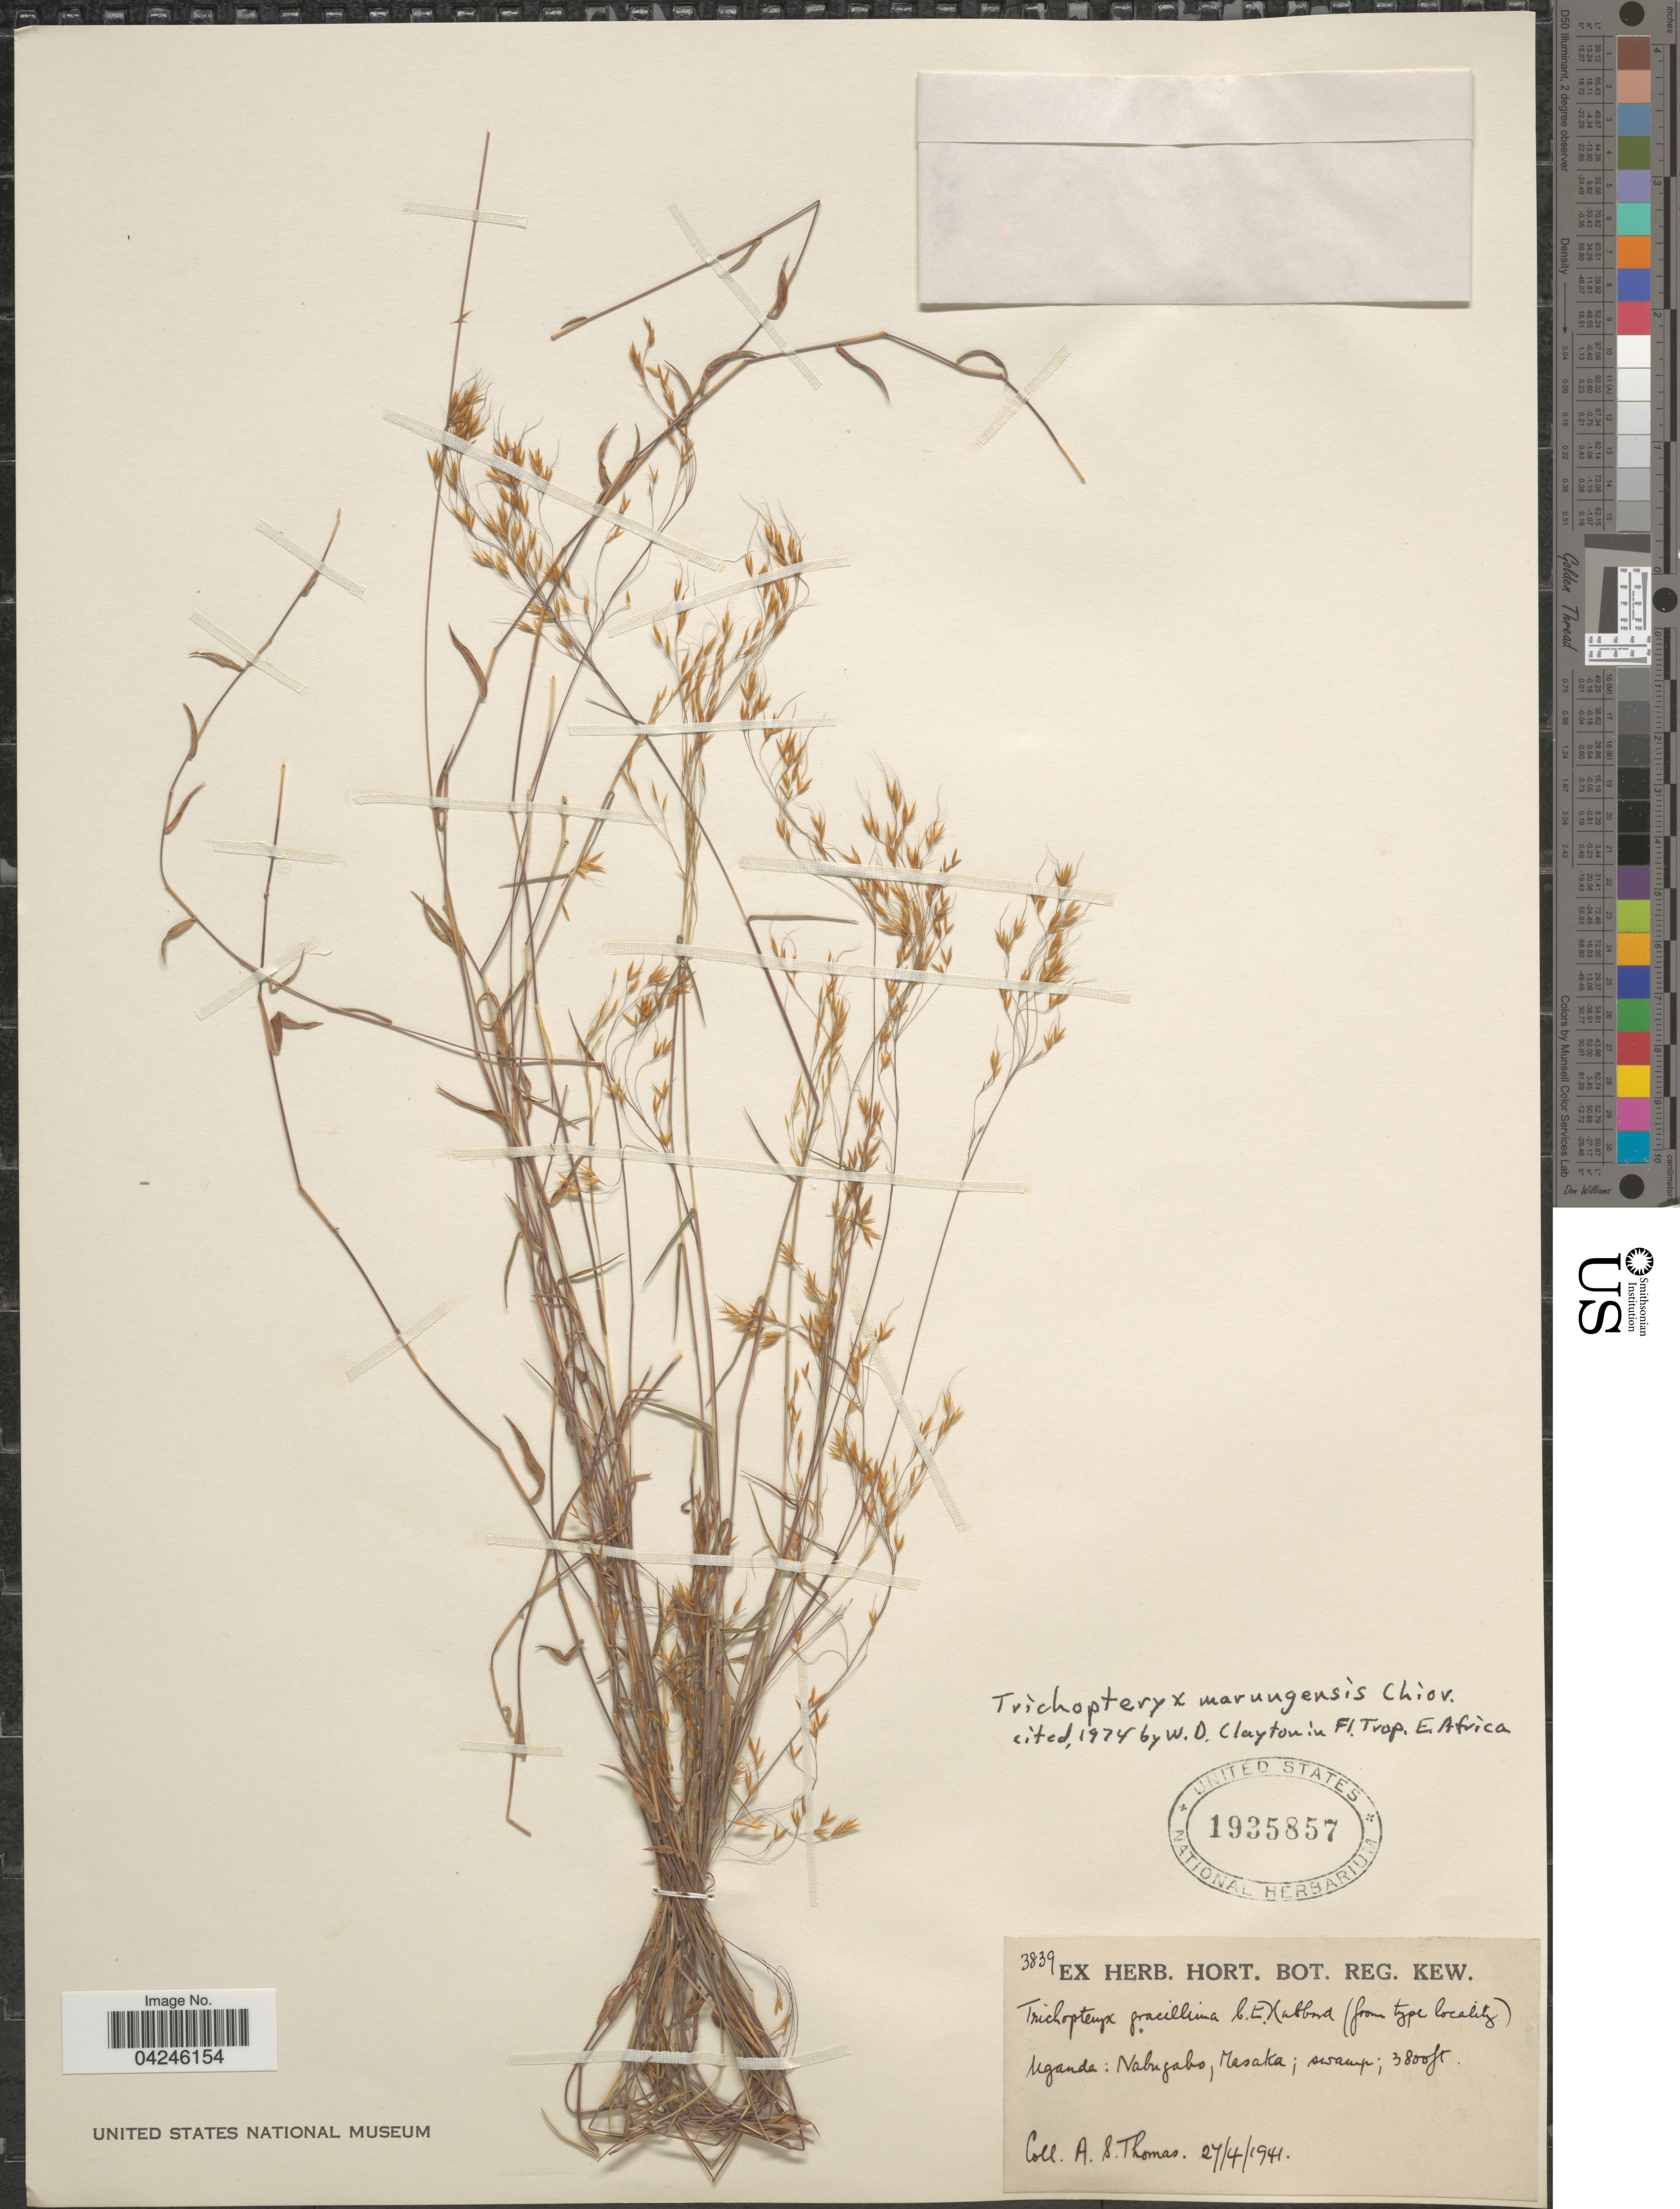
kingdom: Plantae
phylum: Tracheophyta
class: Liliopsida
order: Poales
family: Poaceae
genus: Trichopteryx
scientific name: Trichopteryx marungensis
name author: Chiov.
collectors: A. Thomas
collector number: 3839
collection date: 1941-04-27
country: Uganda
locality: Nabugabo, Masaka; swamp.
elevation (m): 1158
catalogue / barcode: US 1935857